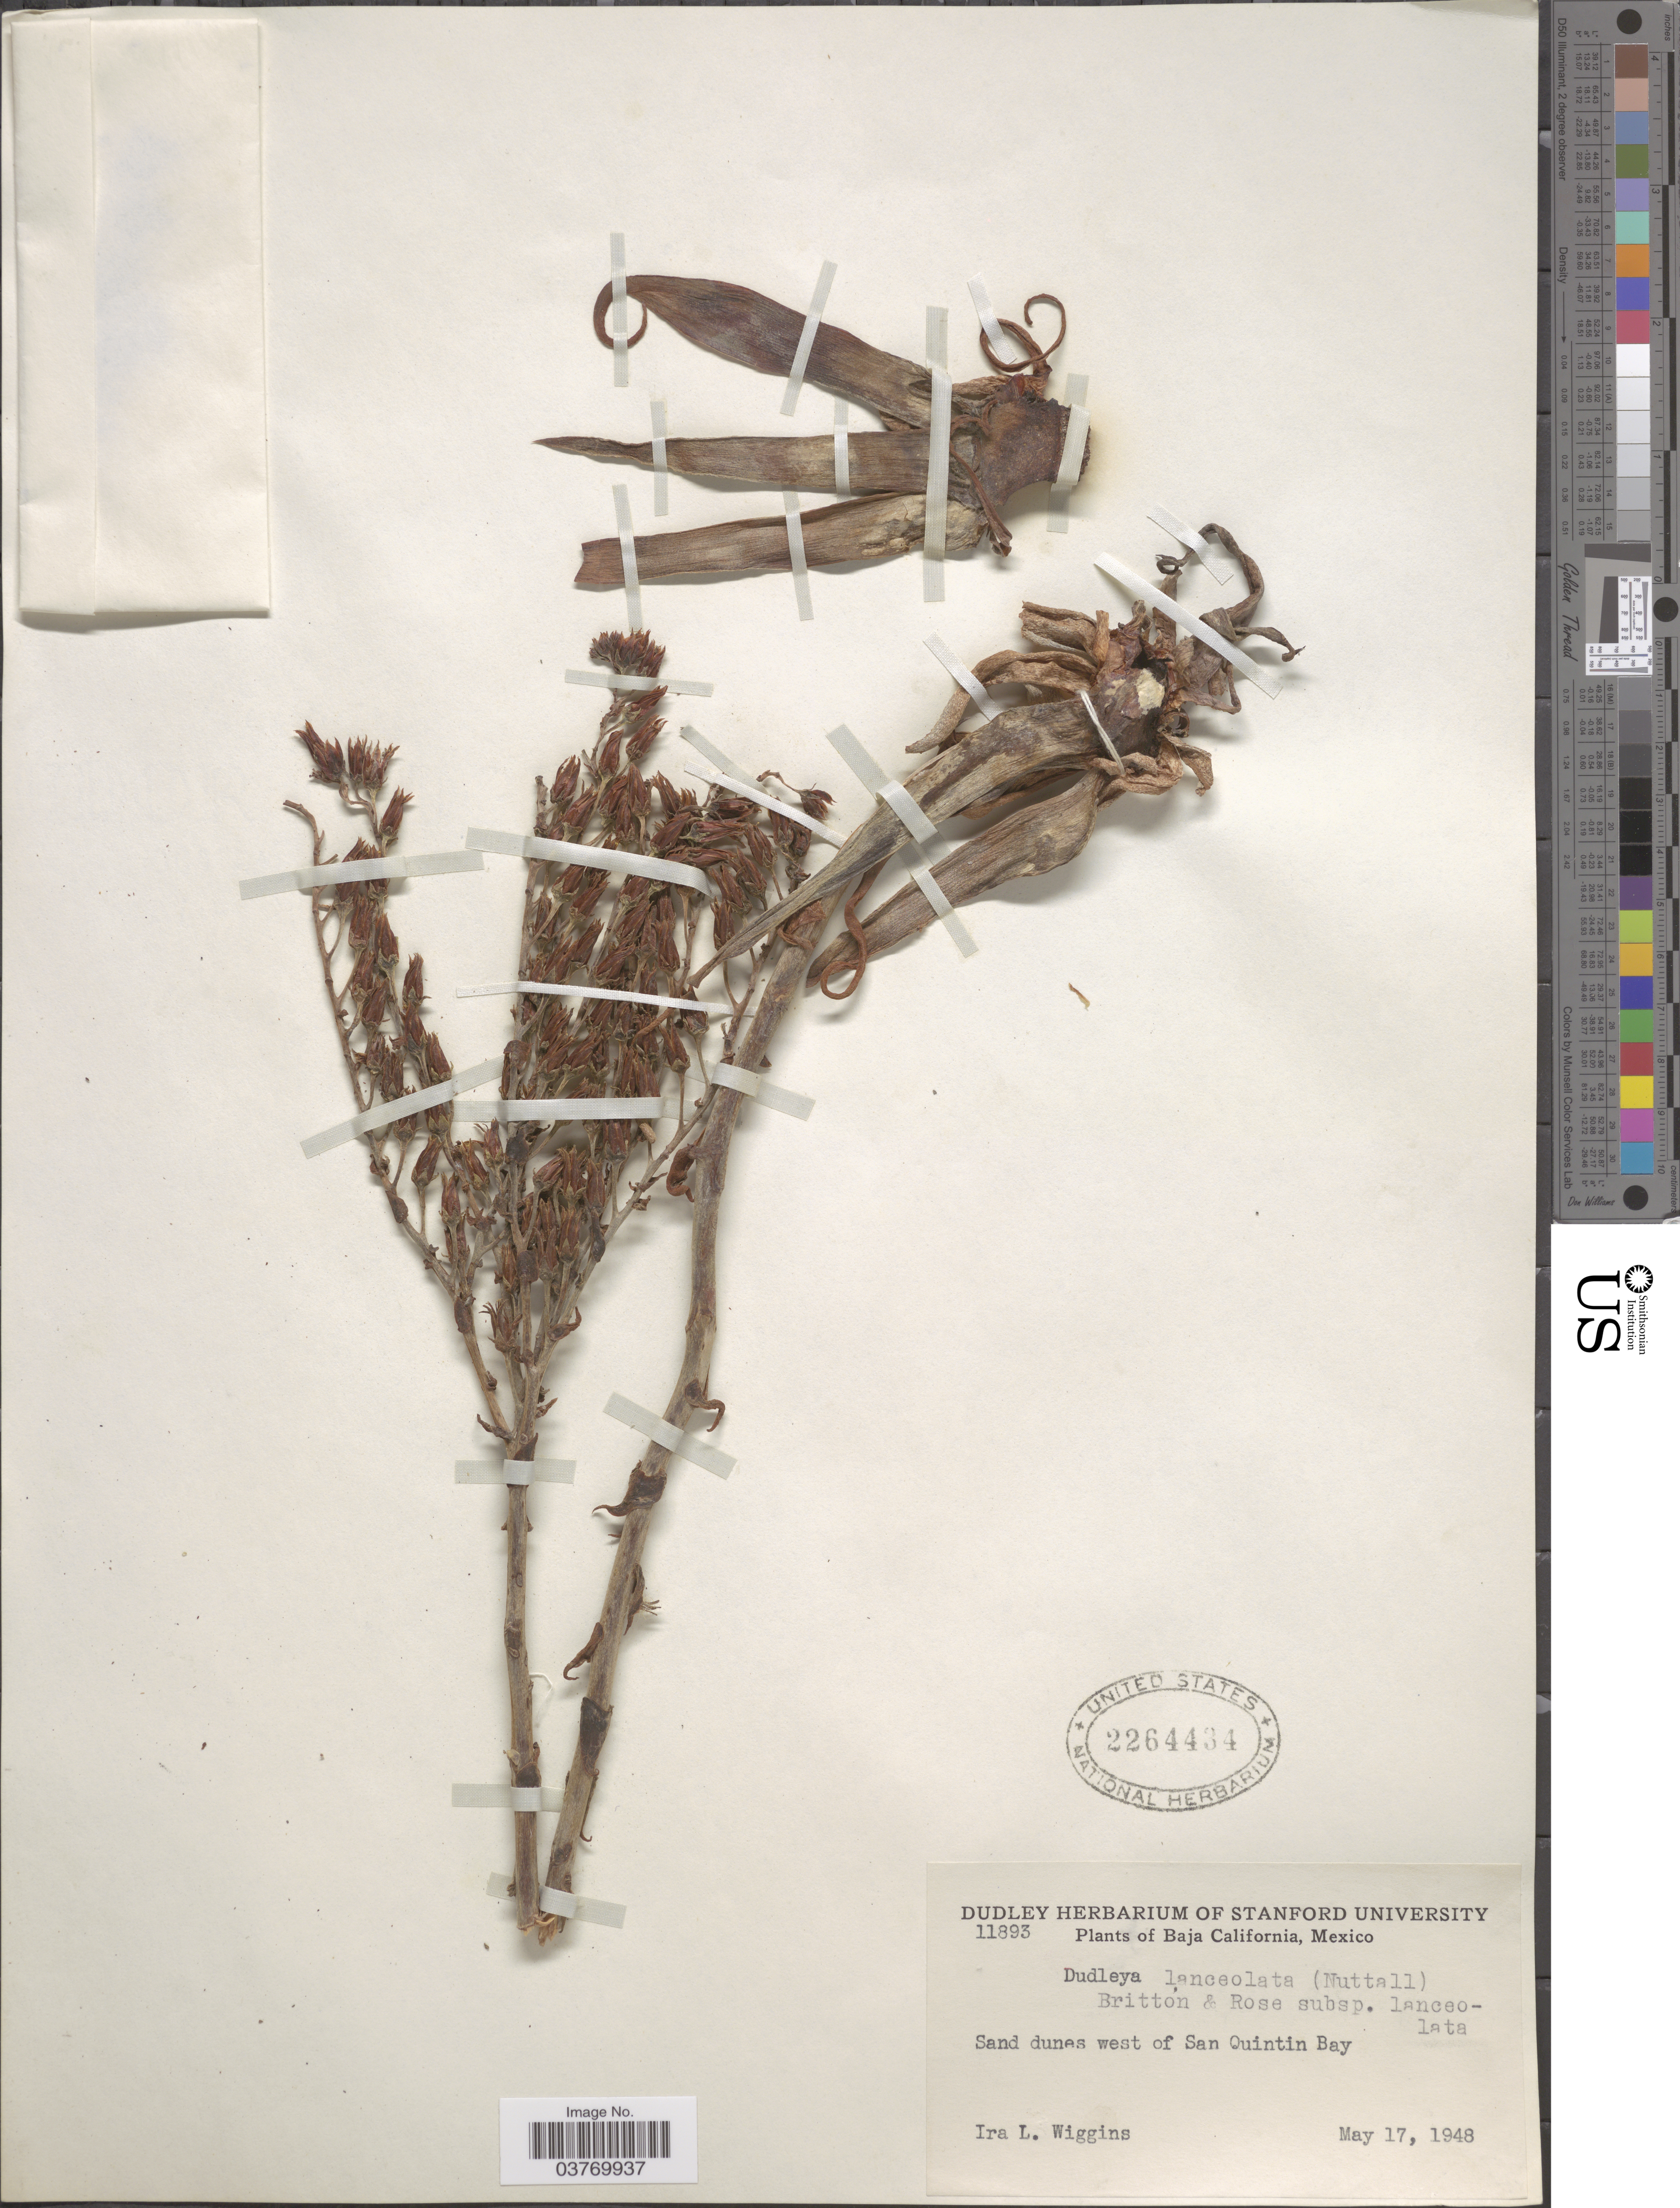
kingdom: Plantae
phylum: Tracheophyta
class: Magnoliopsida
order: Saxifragales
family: Crassulaceae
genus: Dudleya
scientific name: Dudleya abramsii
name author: Rose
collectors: I. L. Wiggins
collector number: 11893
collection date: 1948-05-17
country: Mexico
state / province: Baja California Norte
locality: Sand dunes west of San Quintin Bay.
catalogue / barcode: US 2264434